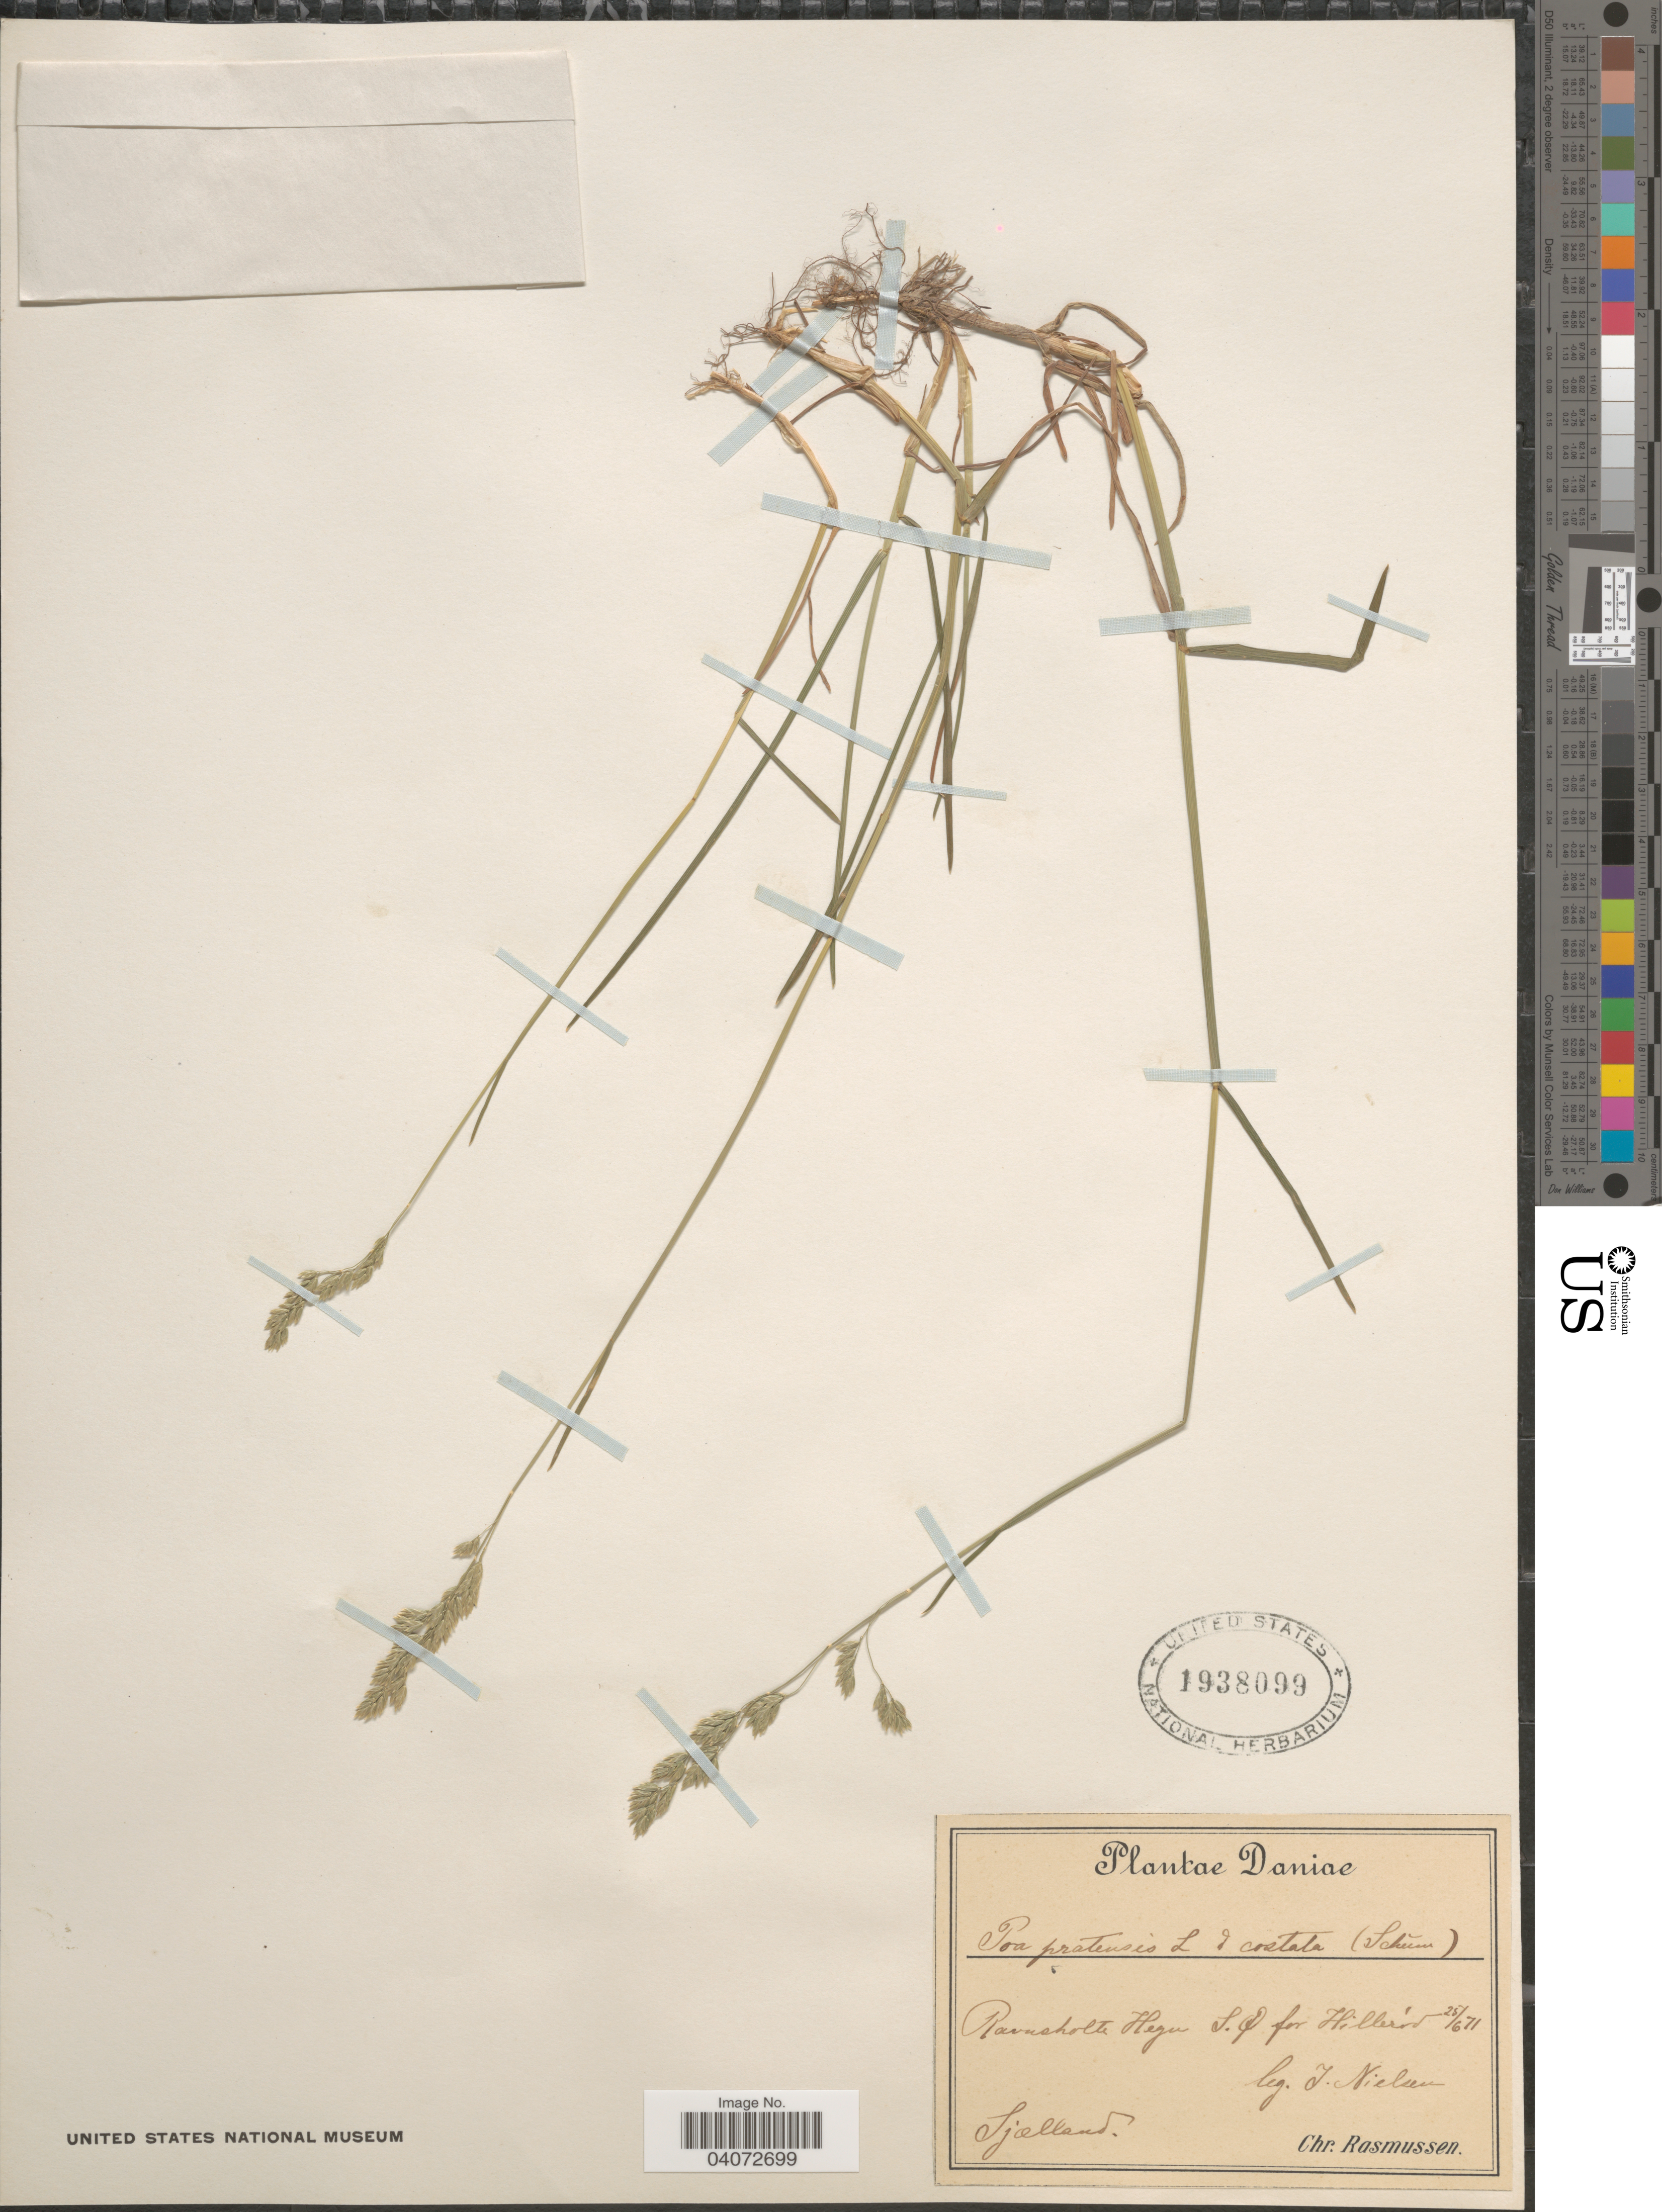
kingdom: Plantae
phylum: Tracheophyta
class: Liliopsida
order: Poales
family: Poaceae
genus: Poa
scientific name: Poa pratensis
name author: L.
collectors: I. Nielsen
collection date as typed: Transcribed d/m/y: 25/6/71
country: Denmark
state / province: Sjæland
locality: Daniae. Ravnscholte Hegu S.Q. for Hilleird.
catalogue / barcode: US 1938099